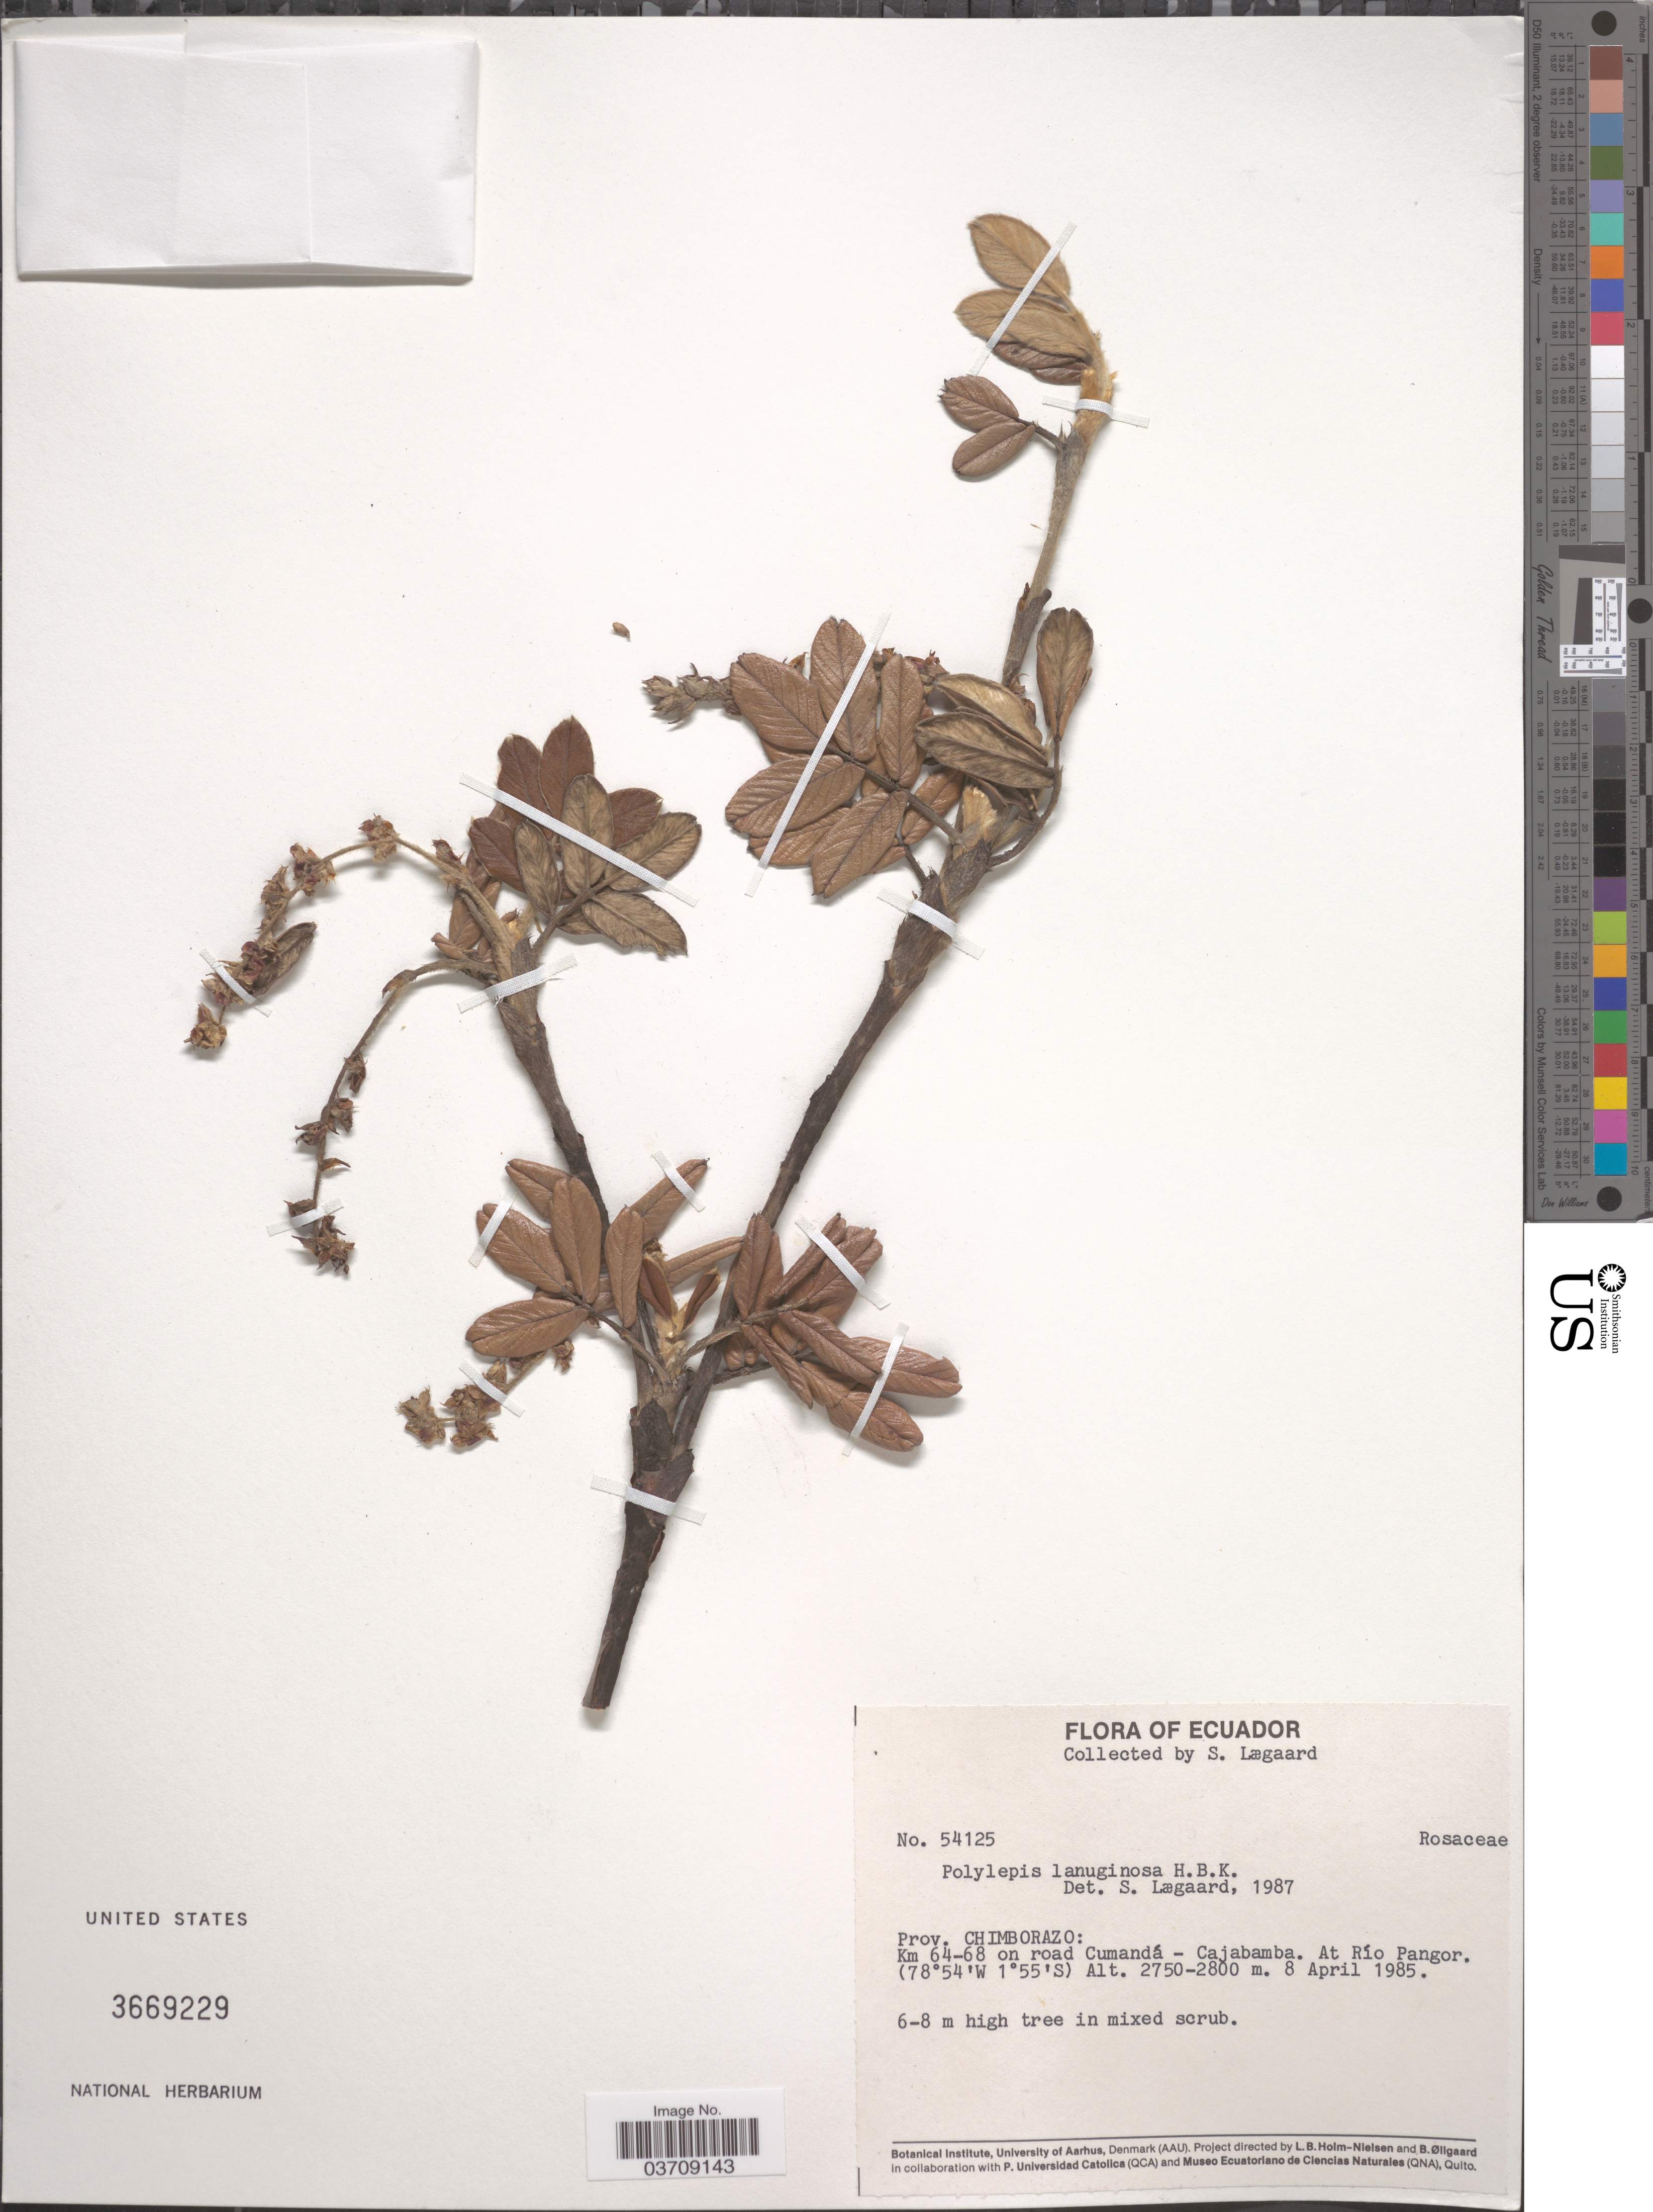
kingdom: Plantae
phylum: Tracheophyta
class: Magnoliopsida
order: Rosales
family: Rosaceae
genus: Polylepis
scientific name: Polylepis lanuginosa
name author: Kunth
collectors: S. Lægaard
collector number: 54125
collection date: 1985-04-08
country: Ecuador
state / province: Chimborazo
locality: Km 64-68 on road Cumandá - Cajabamba. At Río Pangor.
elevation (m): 2750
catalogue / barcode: US 3669229